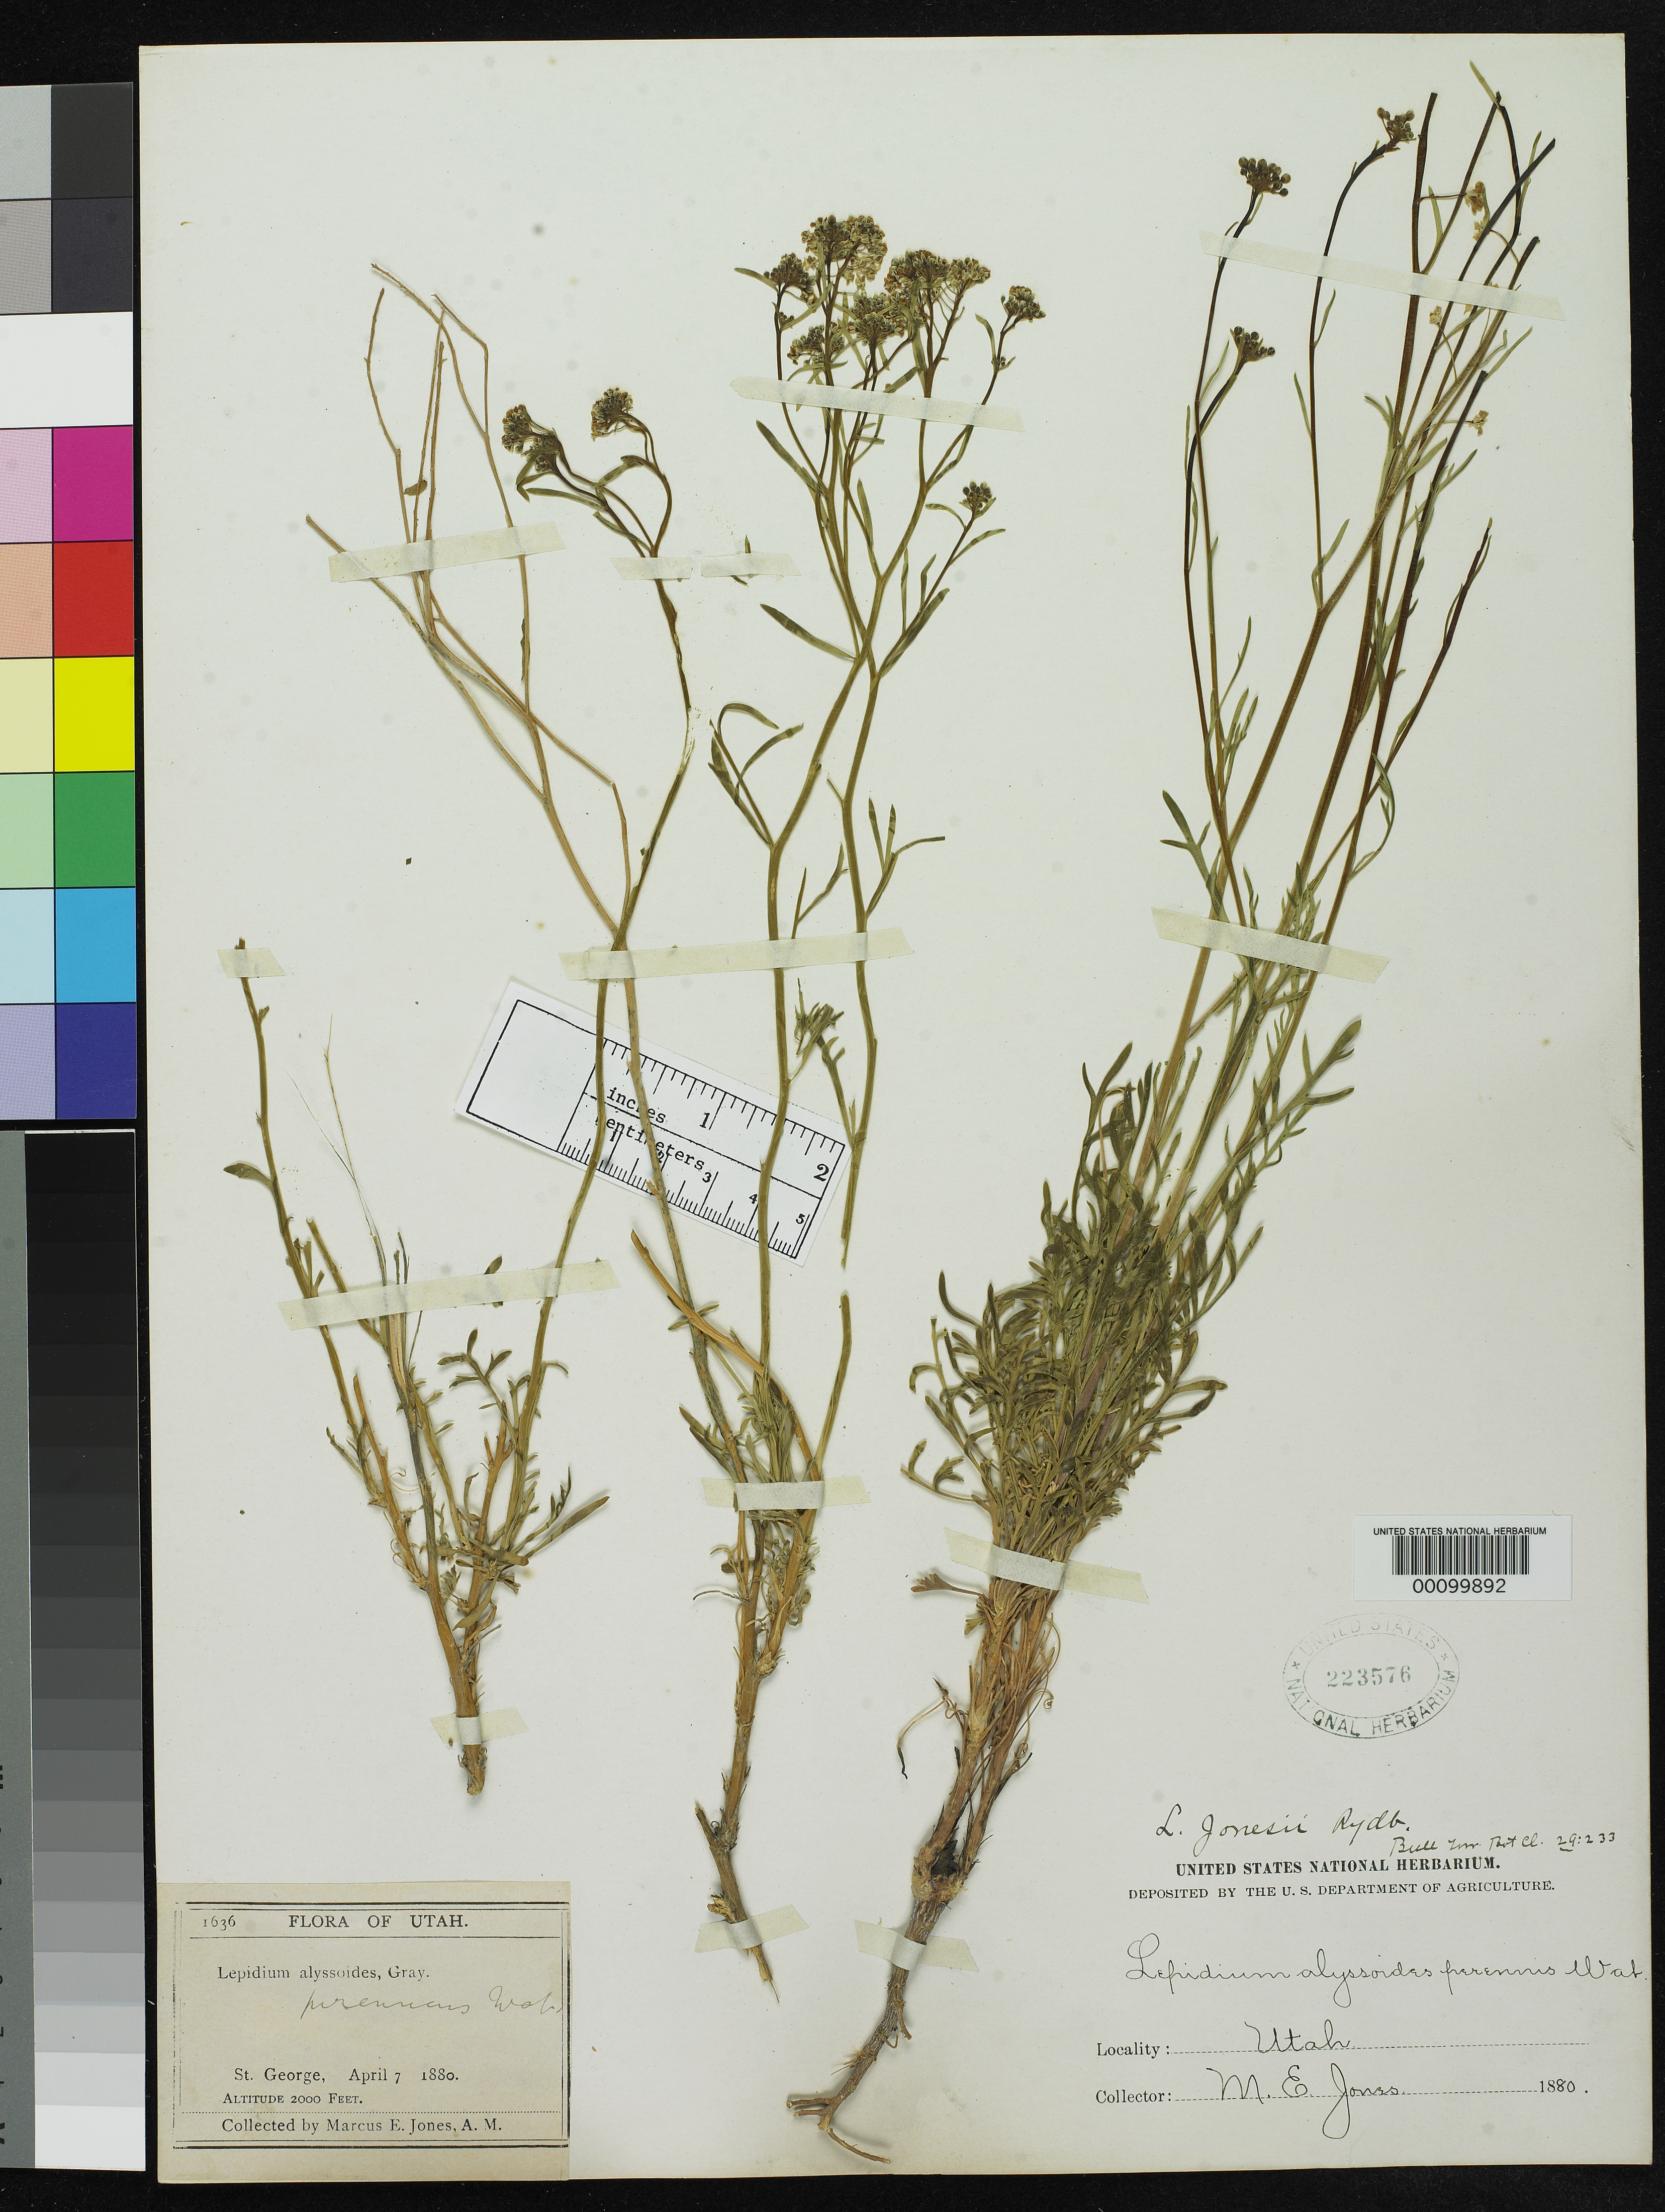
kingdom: Plantae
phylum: Tracheophyta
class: Magnoliopsida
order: Brassicales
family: Brassicaceae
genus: Lepidium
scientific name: Lepidium jonesii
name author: Rydb.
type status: Isotype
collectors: M. E. Jones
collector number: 1636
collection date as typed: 07 Apr 1880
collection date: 1880-04-07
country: United States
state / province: Utah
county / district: Washington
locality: St. George.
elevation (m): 610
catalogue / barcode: US 223576